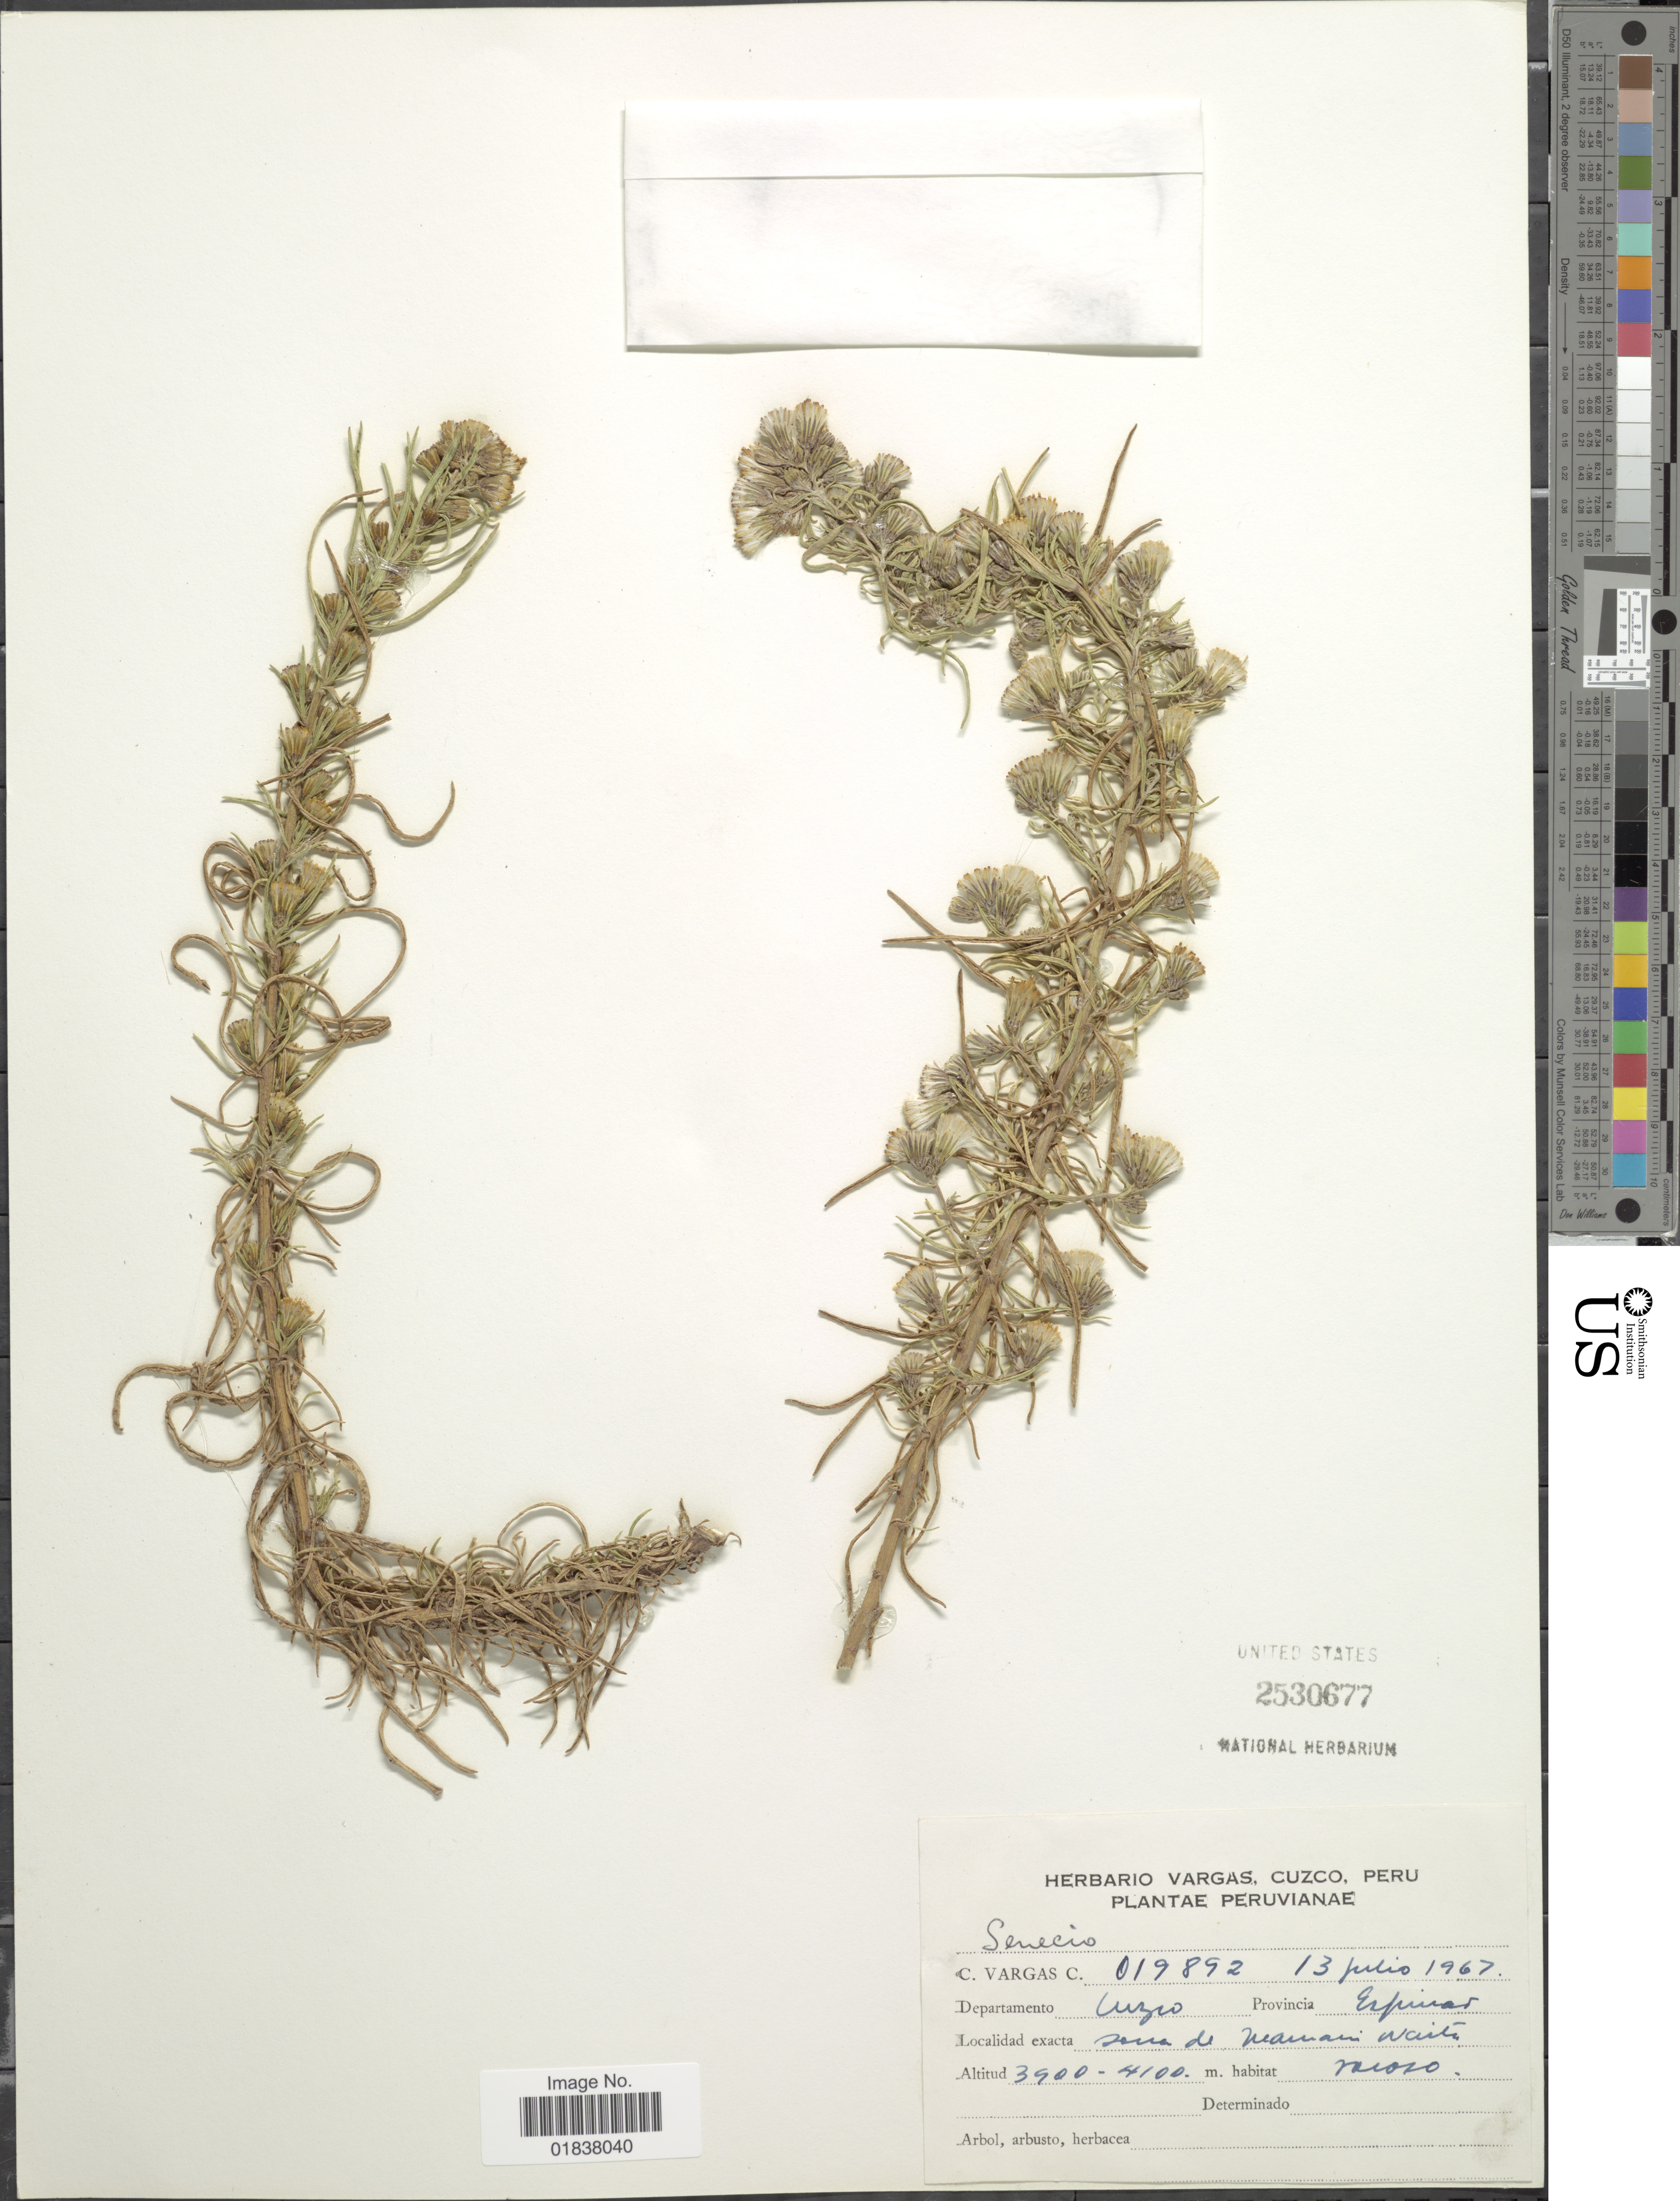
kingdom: Plantae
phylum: Tracheophyta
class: Magnoliopsida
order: Asterales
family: Asteraceae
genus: Senecio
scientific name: Senecio lopez-guillenii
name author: Cabrera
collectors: C. Vargas Calderón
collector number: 019892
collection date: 1967-07-13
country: Peru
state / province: Cusco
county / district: Espinar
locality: Provincia Espinar, zona de Mamani Waitu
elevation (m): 3900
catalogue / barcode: US 2530677